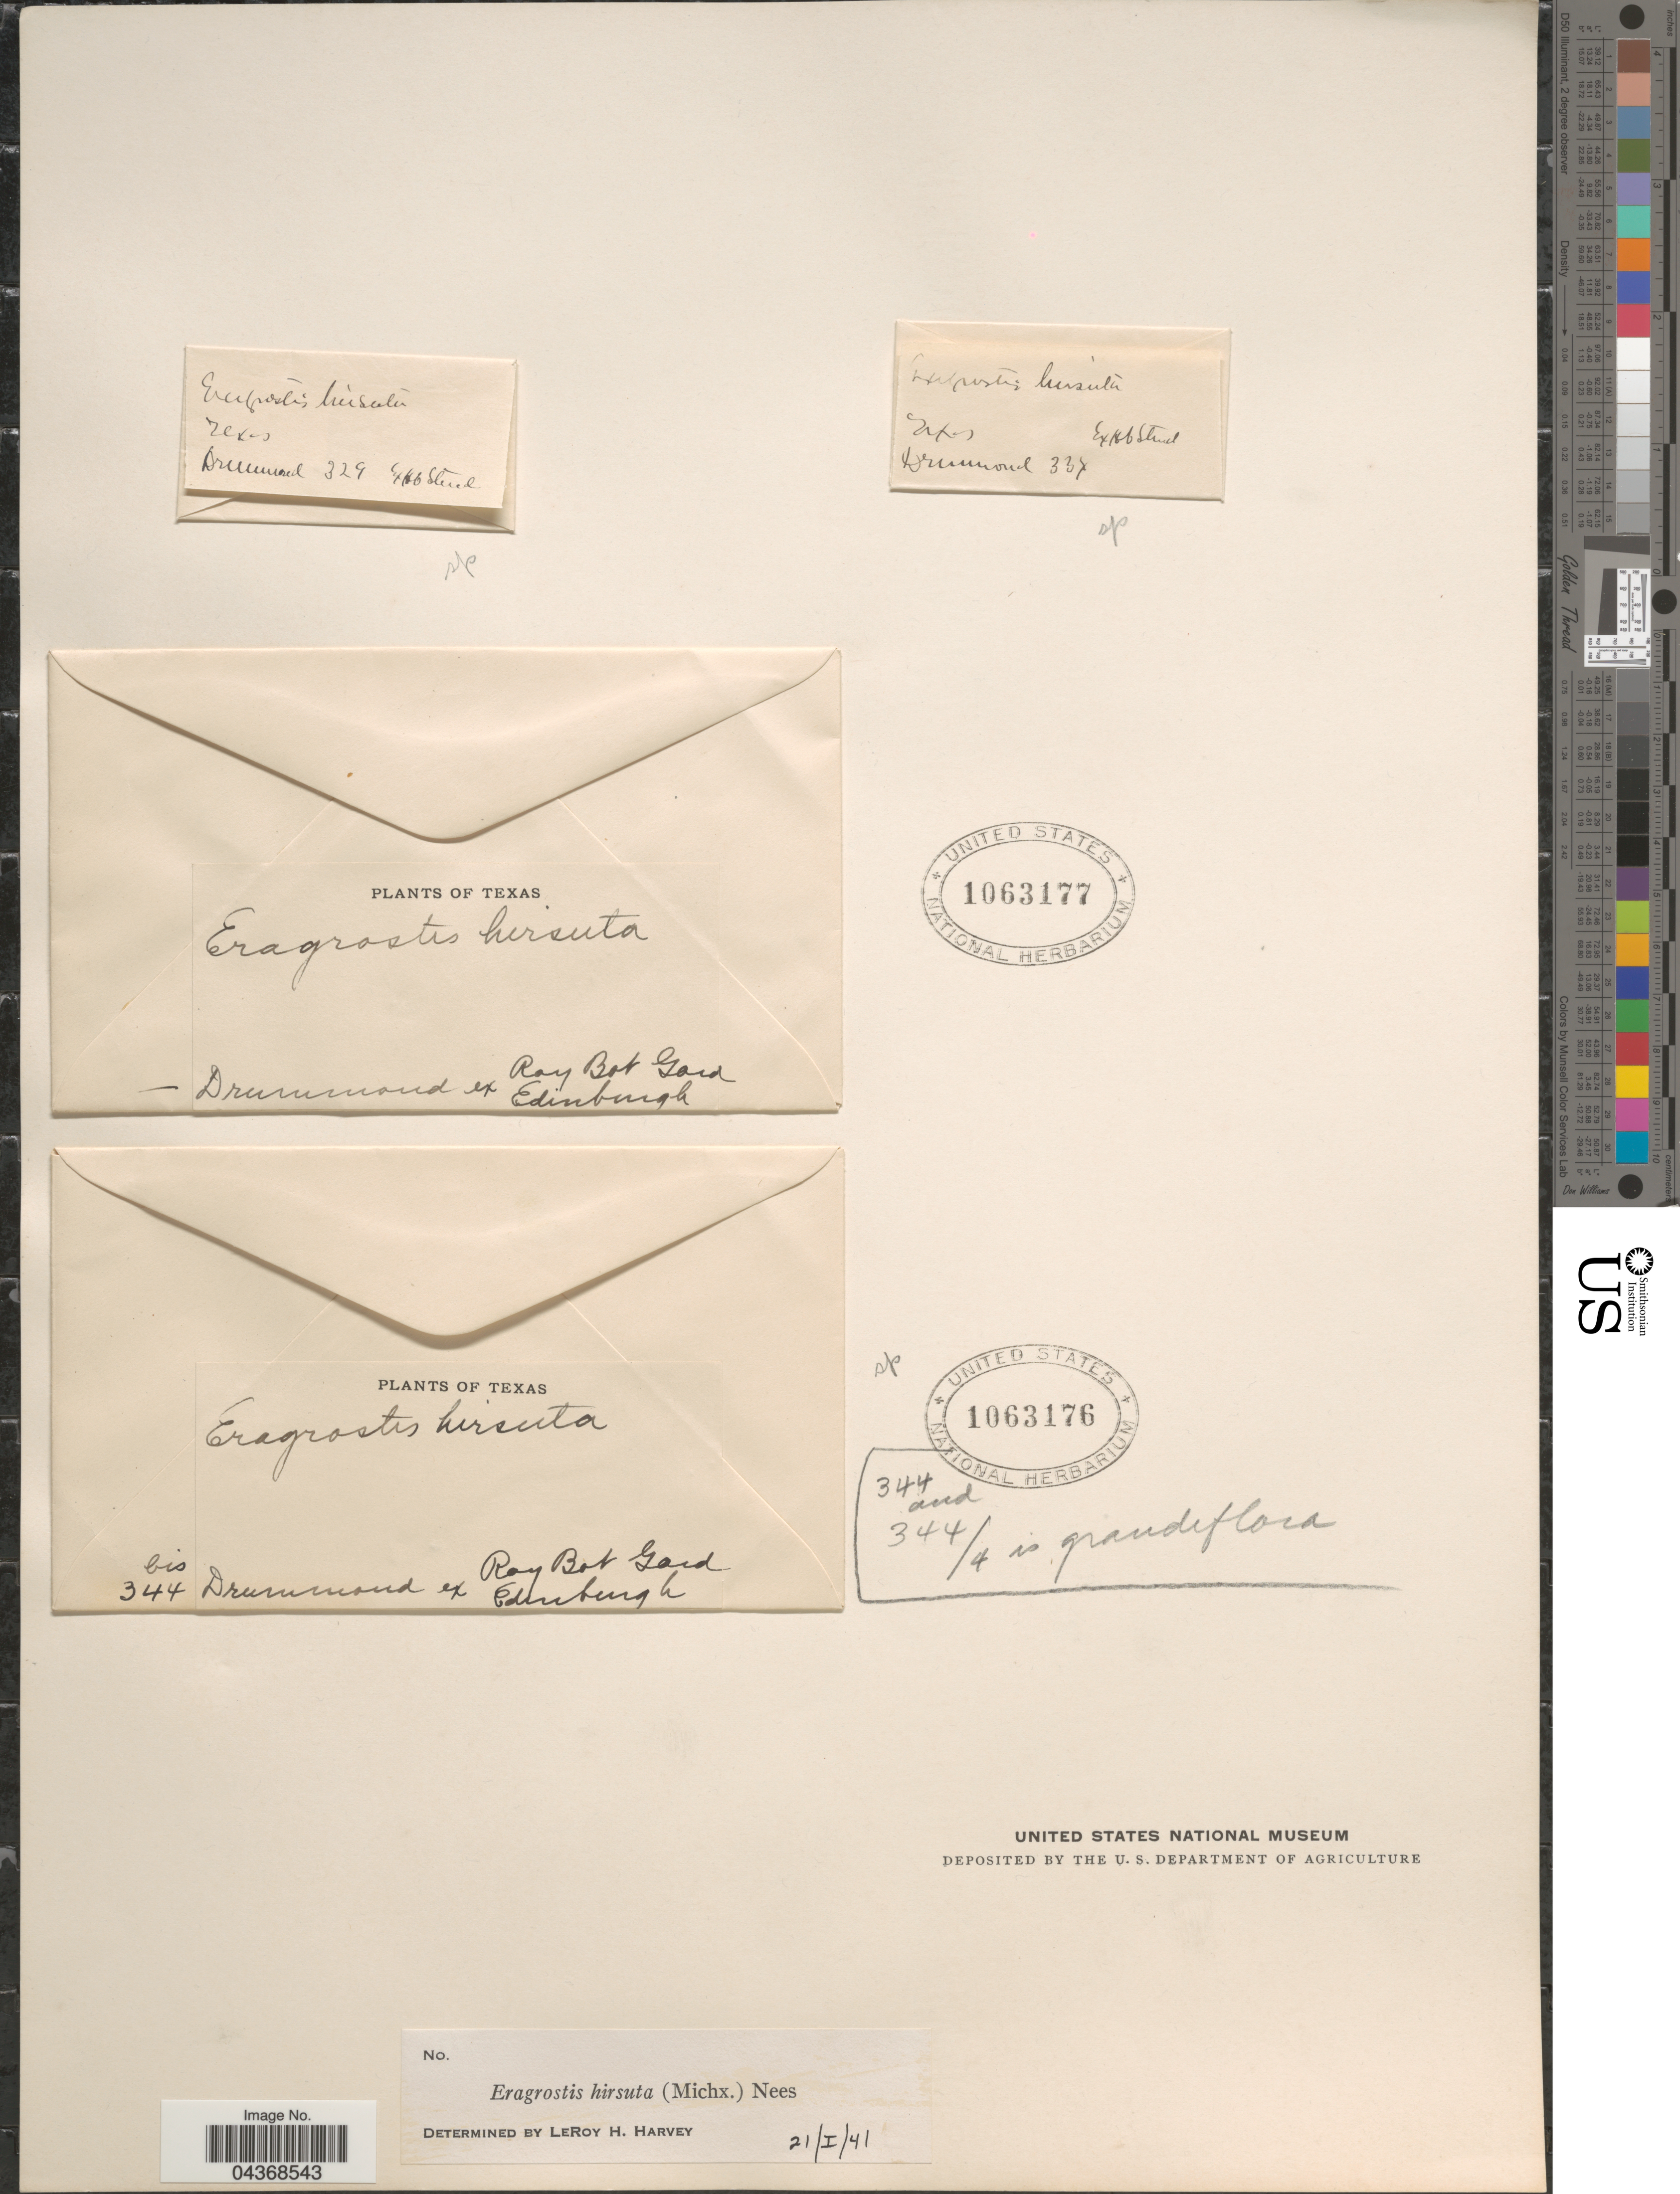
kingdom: Plantae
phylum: Tracheophyta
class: Liliopsida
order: Poales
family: Poaceae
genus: Eragrostis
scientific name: Eragrostis hirsuta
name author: (Michx.) Nees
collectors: -. Drummond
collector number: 334*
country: United States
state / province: Texas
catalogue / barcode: US 1063177-2